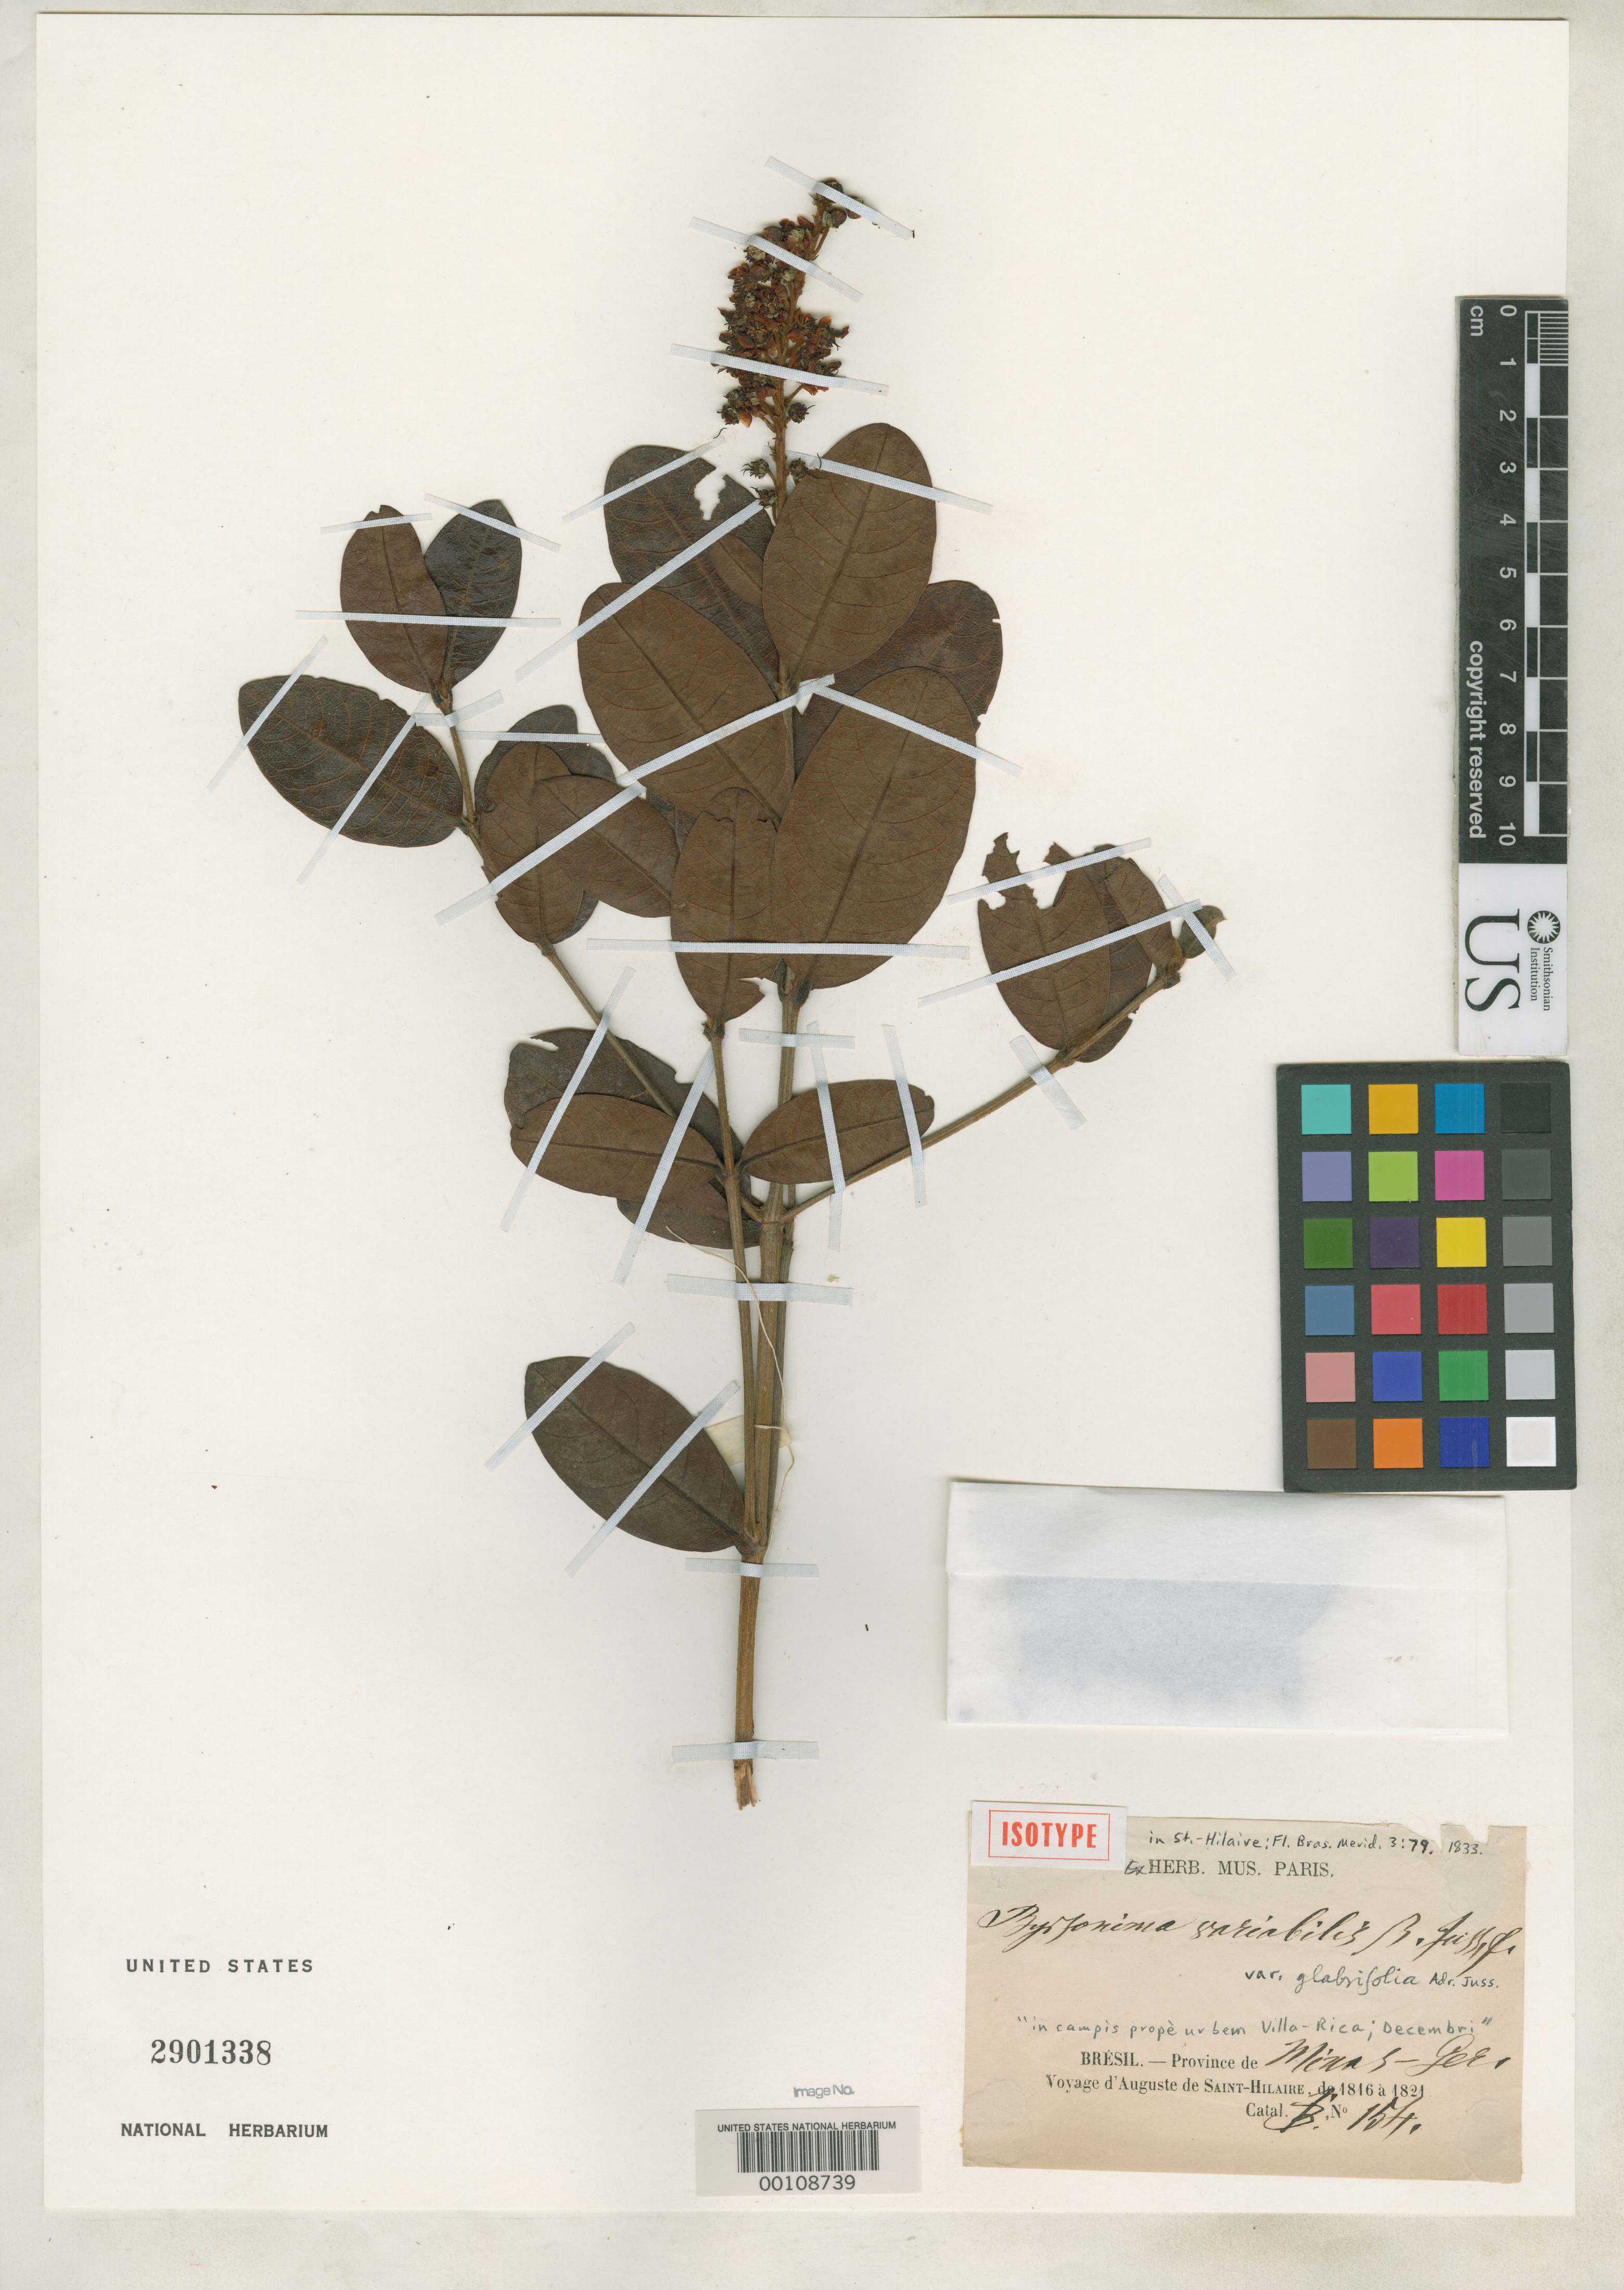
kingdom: Plantae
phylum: Tracheophyta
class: Magnoliopsida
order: Malpighiales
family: Malpighiaceae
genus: Byrsonima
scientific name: Byrsonima variabilis var. glabrifolia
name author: A. Juss. in A. St.-Hil.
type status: Isotype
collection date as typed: Dec 1816 to -- Dec 1821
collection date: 1816-12/1821-12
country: Brazil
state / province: Minas Gerais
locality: Villa-rica.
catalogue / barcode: US 2901338